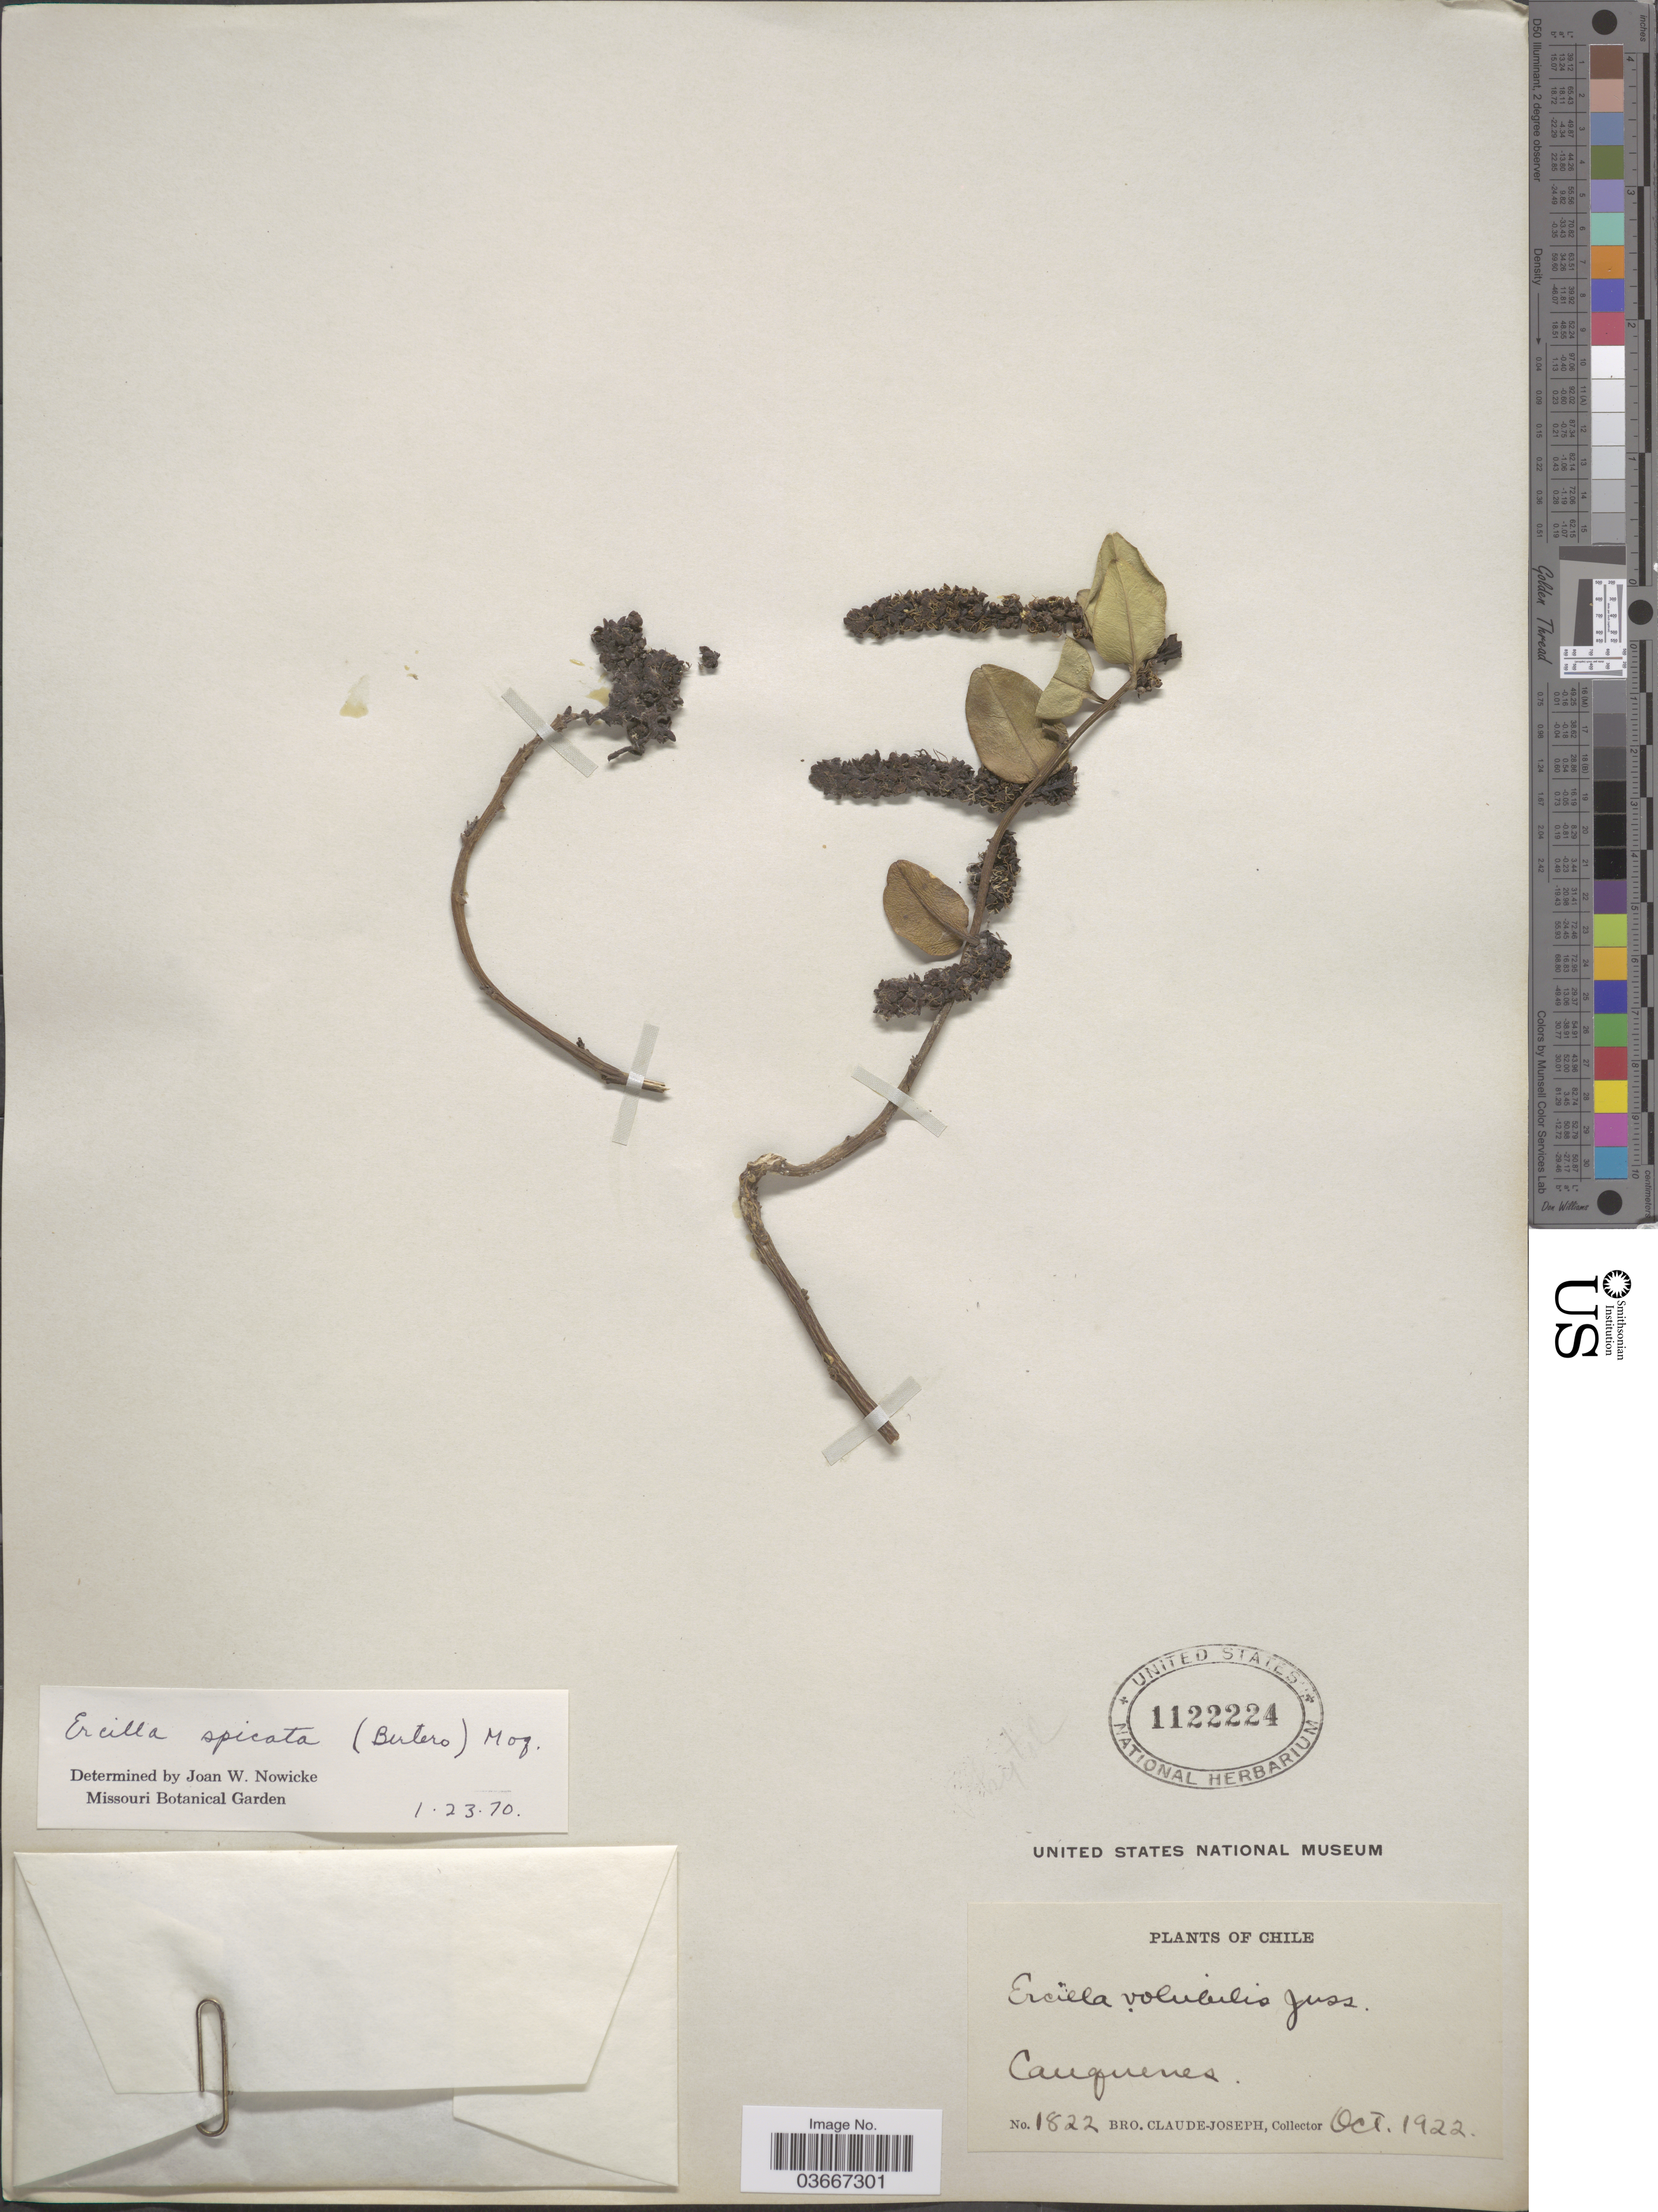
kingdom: Plantae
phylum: Tracheophyta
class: Magnoliopsida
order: Caryophyllales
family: Phytolaccaceae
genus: Ercilla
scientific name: Ercilla spicata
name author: (Bertero) Moq.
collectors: Bro. Claude-Joseph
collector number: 1822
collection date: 1922-10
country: Chile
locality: Canquenes.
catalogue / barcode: US 1122224